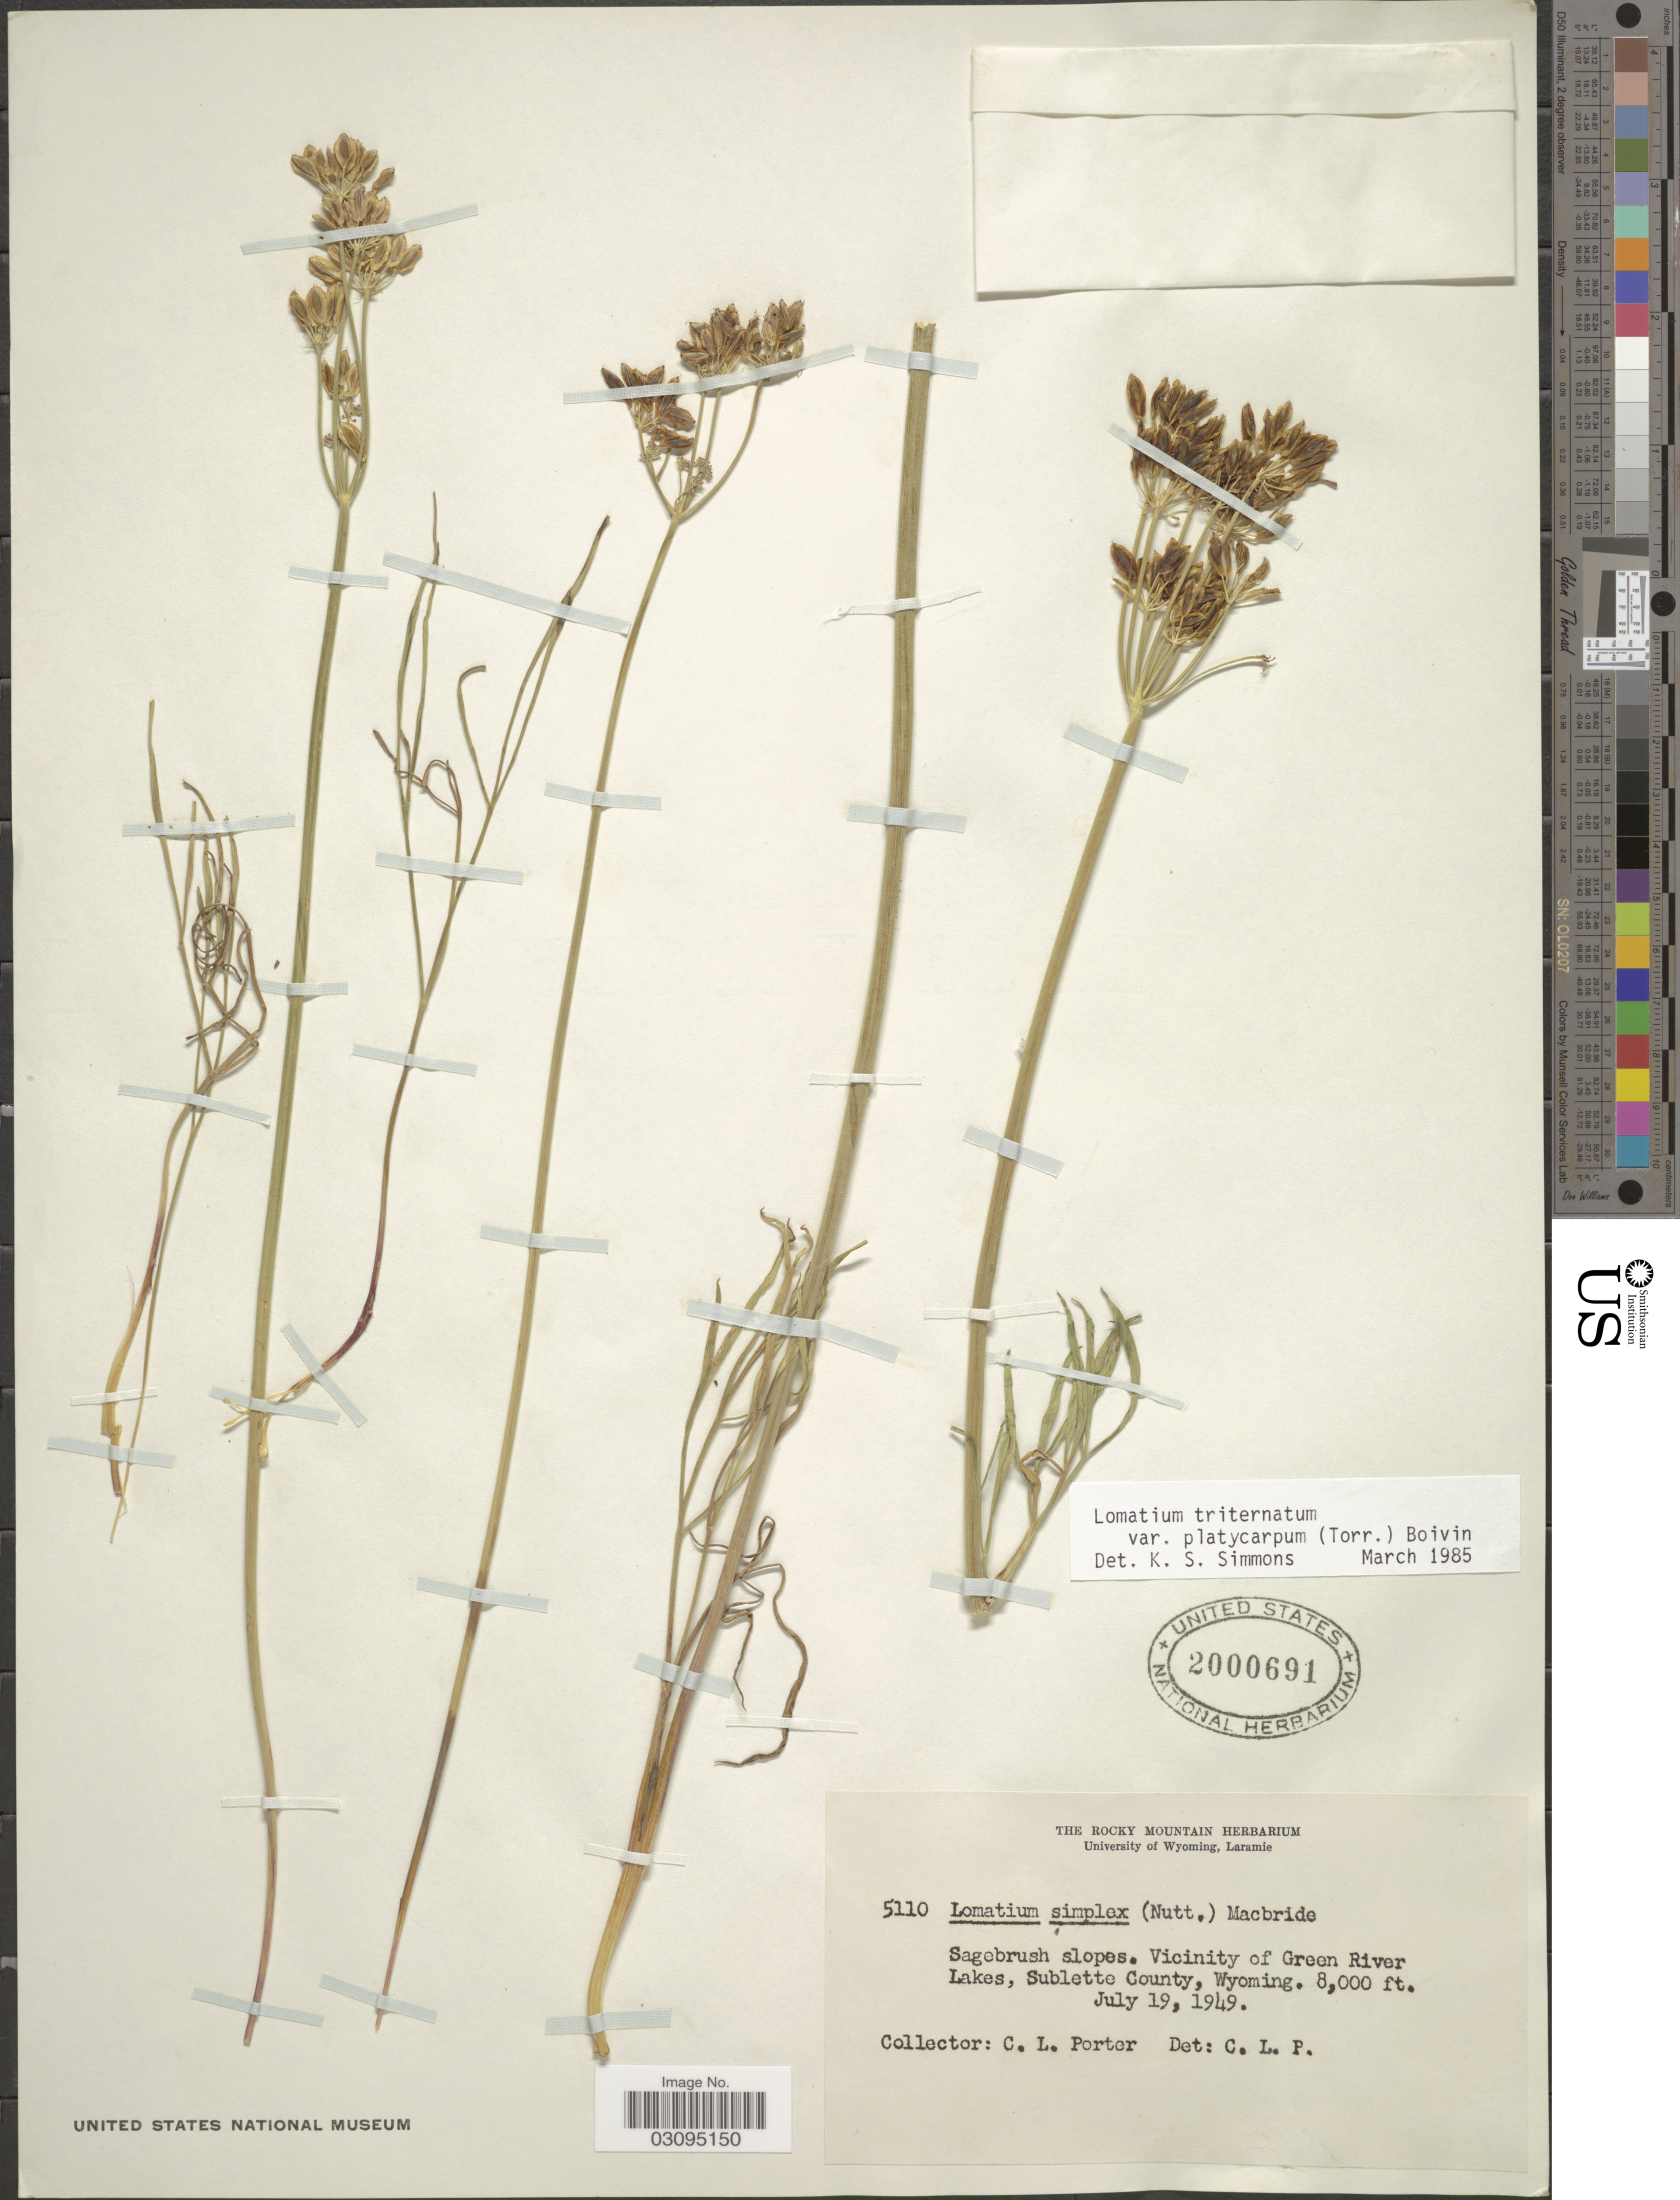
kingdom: Plantae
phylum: Tracheophyta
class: Magnoliopsida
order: Apiales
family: Apiaceae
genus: Lomatium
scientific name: Lomatium triternatum var. platycarpum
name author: (Torr.) B. Boivin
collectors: C. L. Porter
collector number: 5110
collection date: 1949-07-19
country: United States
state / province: Wyoming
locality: Vicinity of Green River Lakes, Sublette County.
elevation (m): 2438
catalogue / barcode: US 2000691